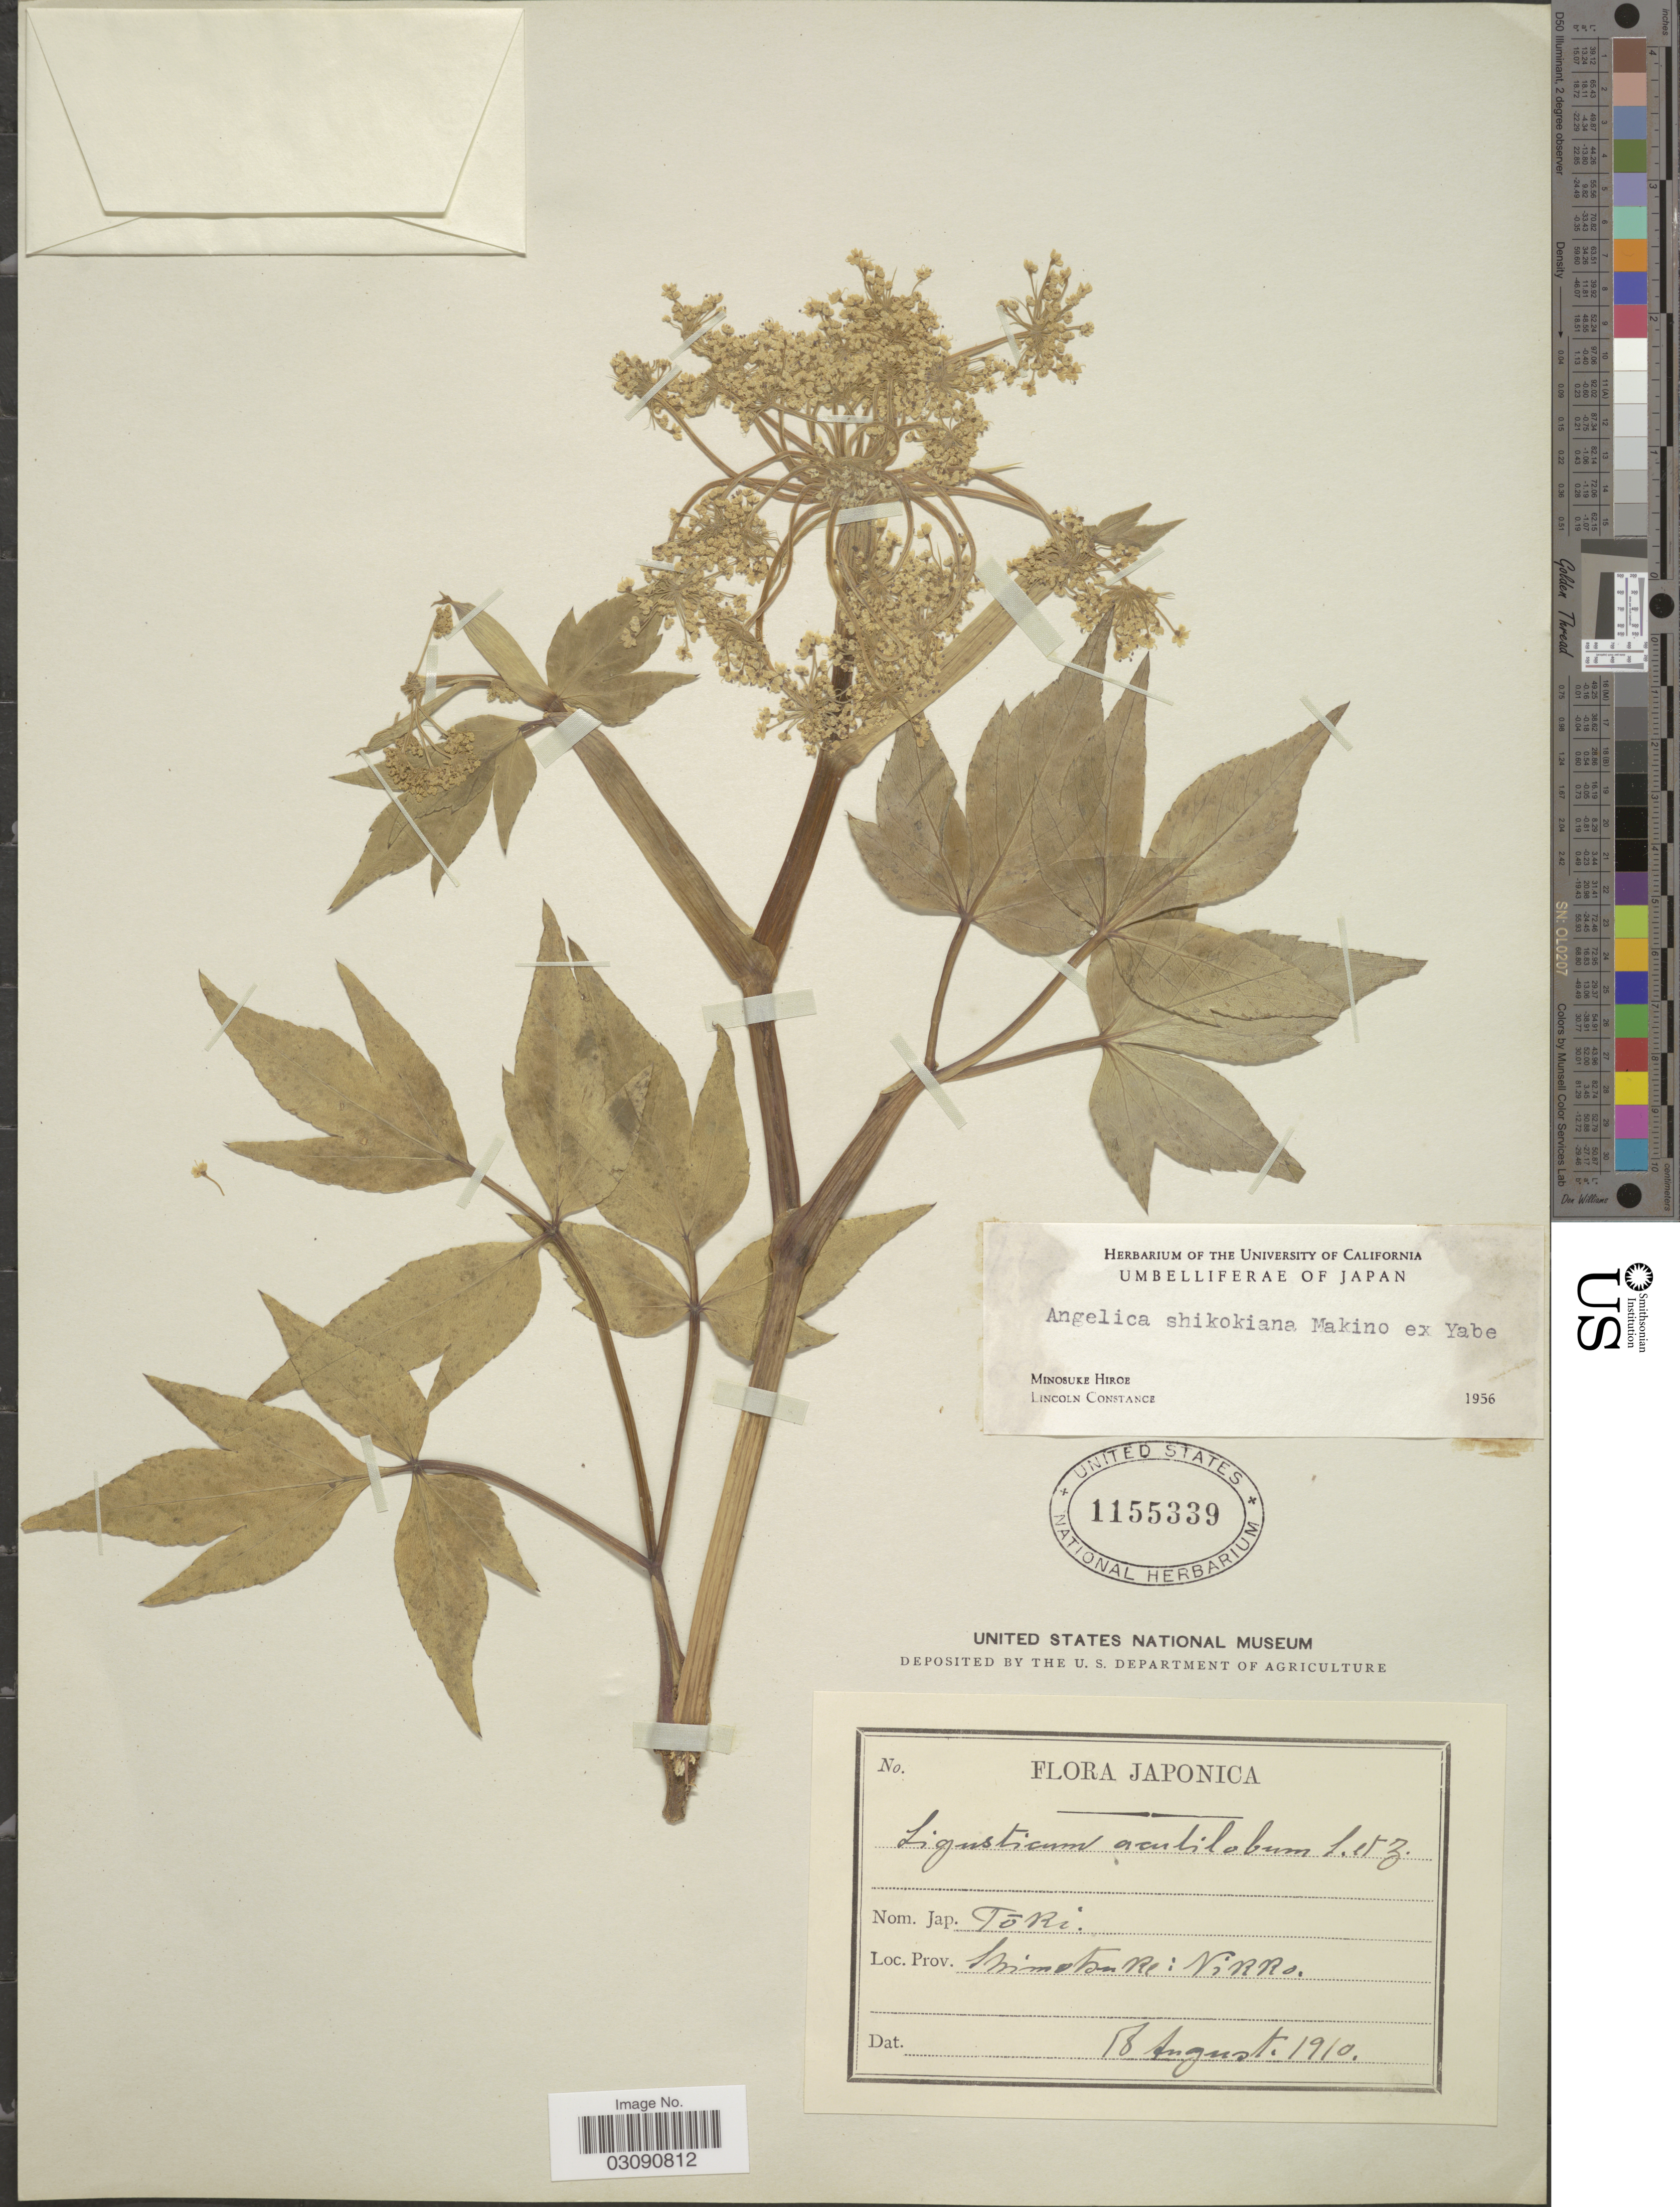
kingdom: Plantae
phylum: Tracheophyta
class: Magnoliopsida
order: Apiales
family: Apiaceae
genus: Angelica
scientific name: Angelica shikokiana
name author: Makino ex Y. Yabe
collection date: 1910-08-18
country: Japan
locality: Shimotsuki: Nikko.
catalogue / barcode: US 1155339